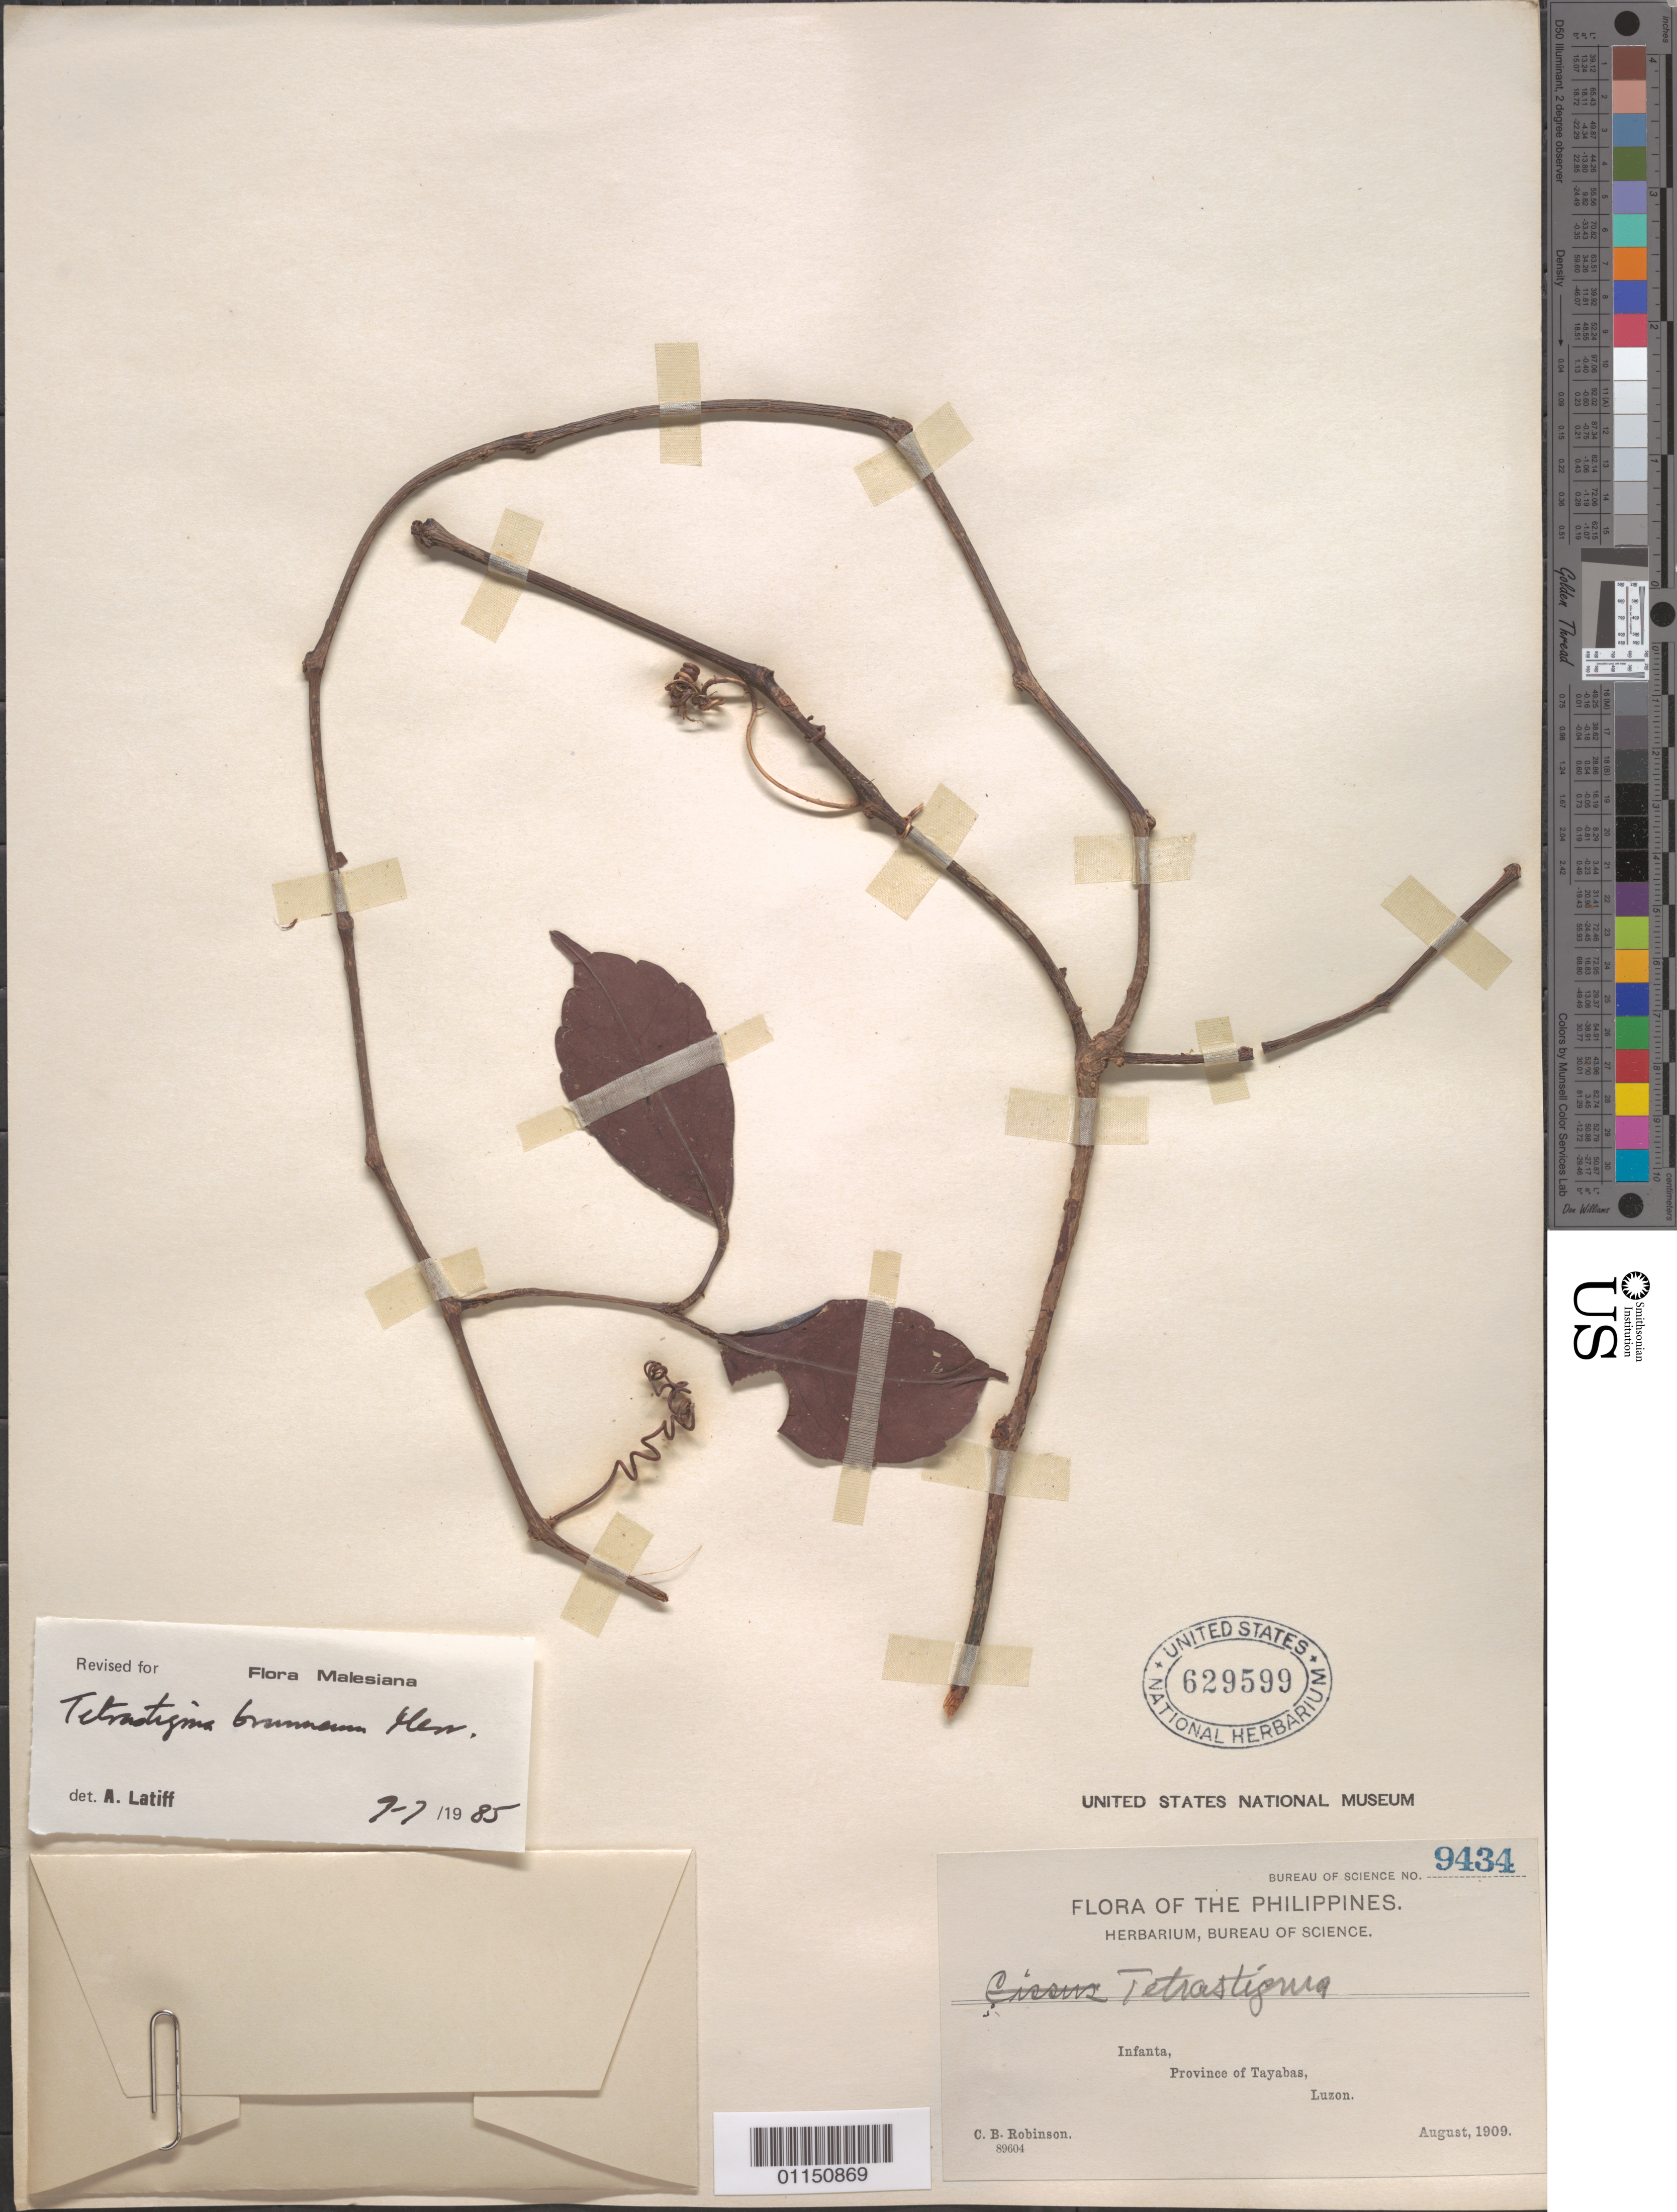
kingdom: Plantae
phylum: Tracheophyta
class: Magnoliopsida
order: Vitales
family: Vitaceae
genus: Tetrastigma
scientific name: Tetrastigma brunneum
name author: Merr.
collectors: C. Robinson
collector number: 9434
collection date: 1909-08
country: Philippines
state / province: Calabarzon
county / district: Quezon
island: Luzon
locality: Infanta. Luzon. Tayabas.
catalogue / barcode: US 629599